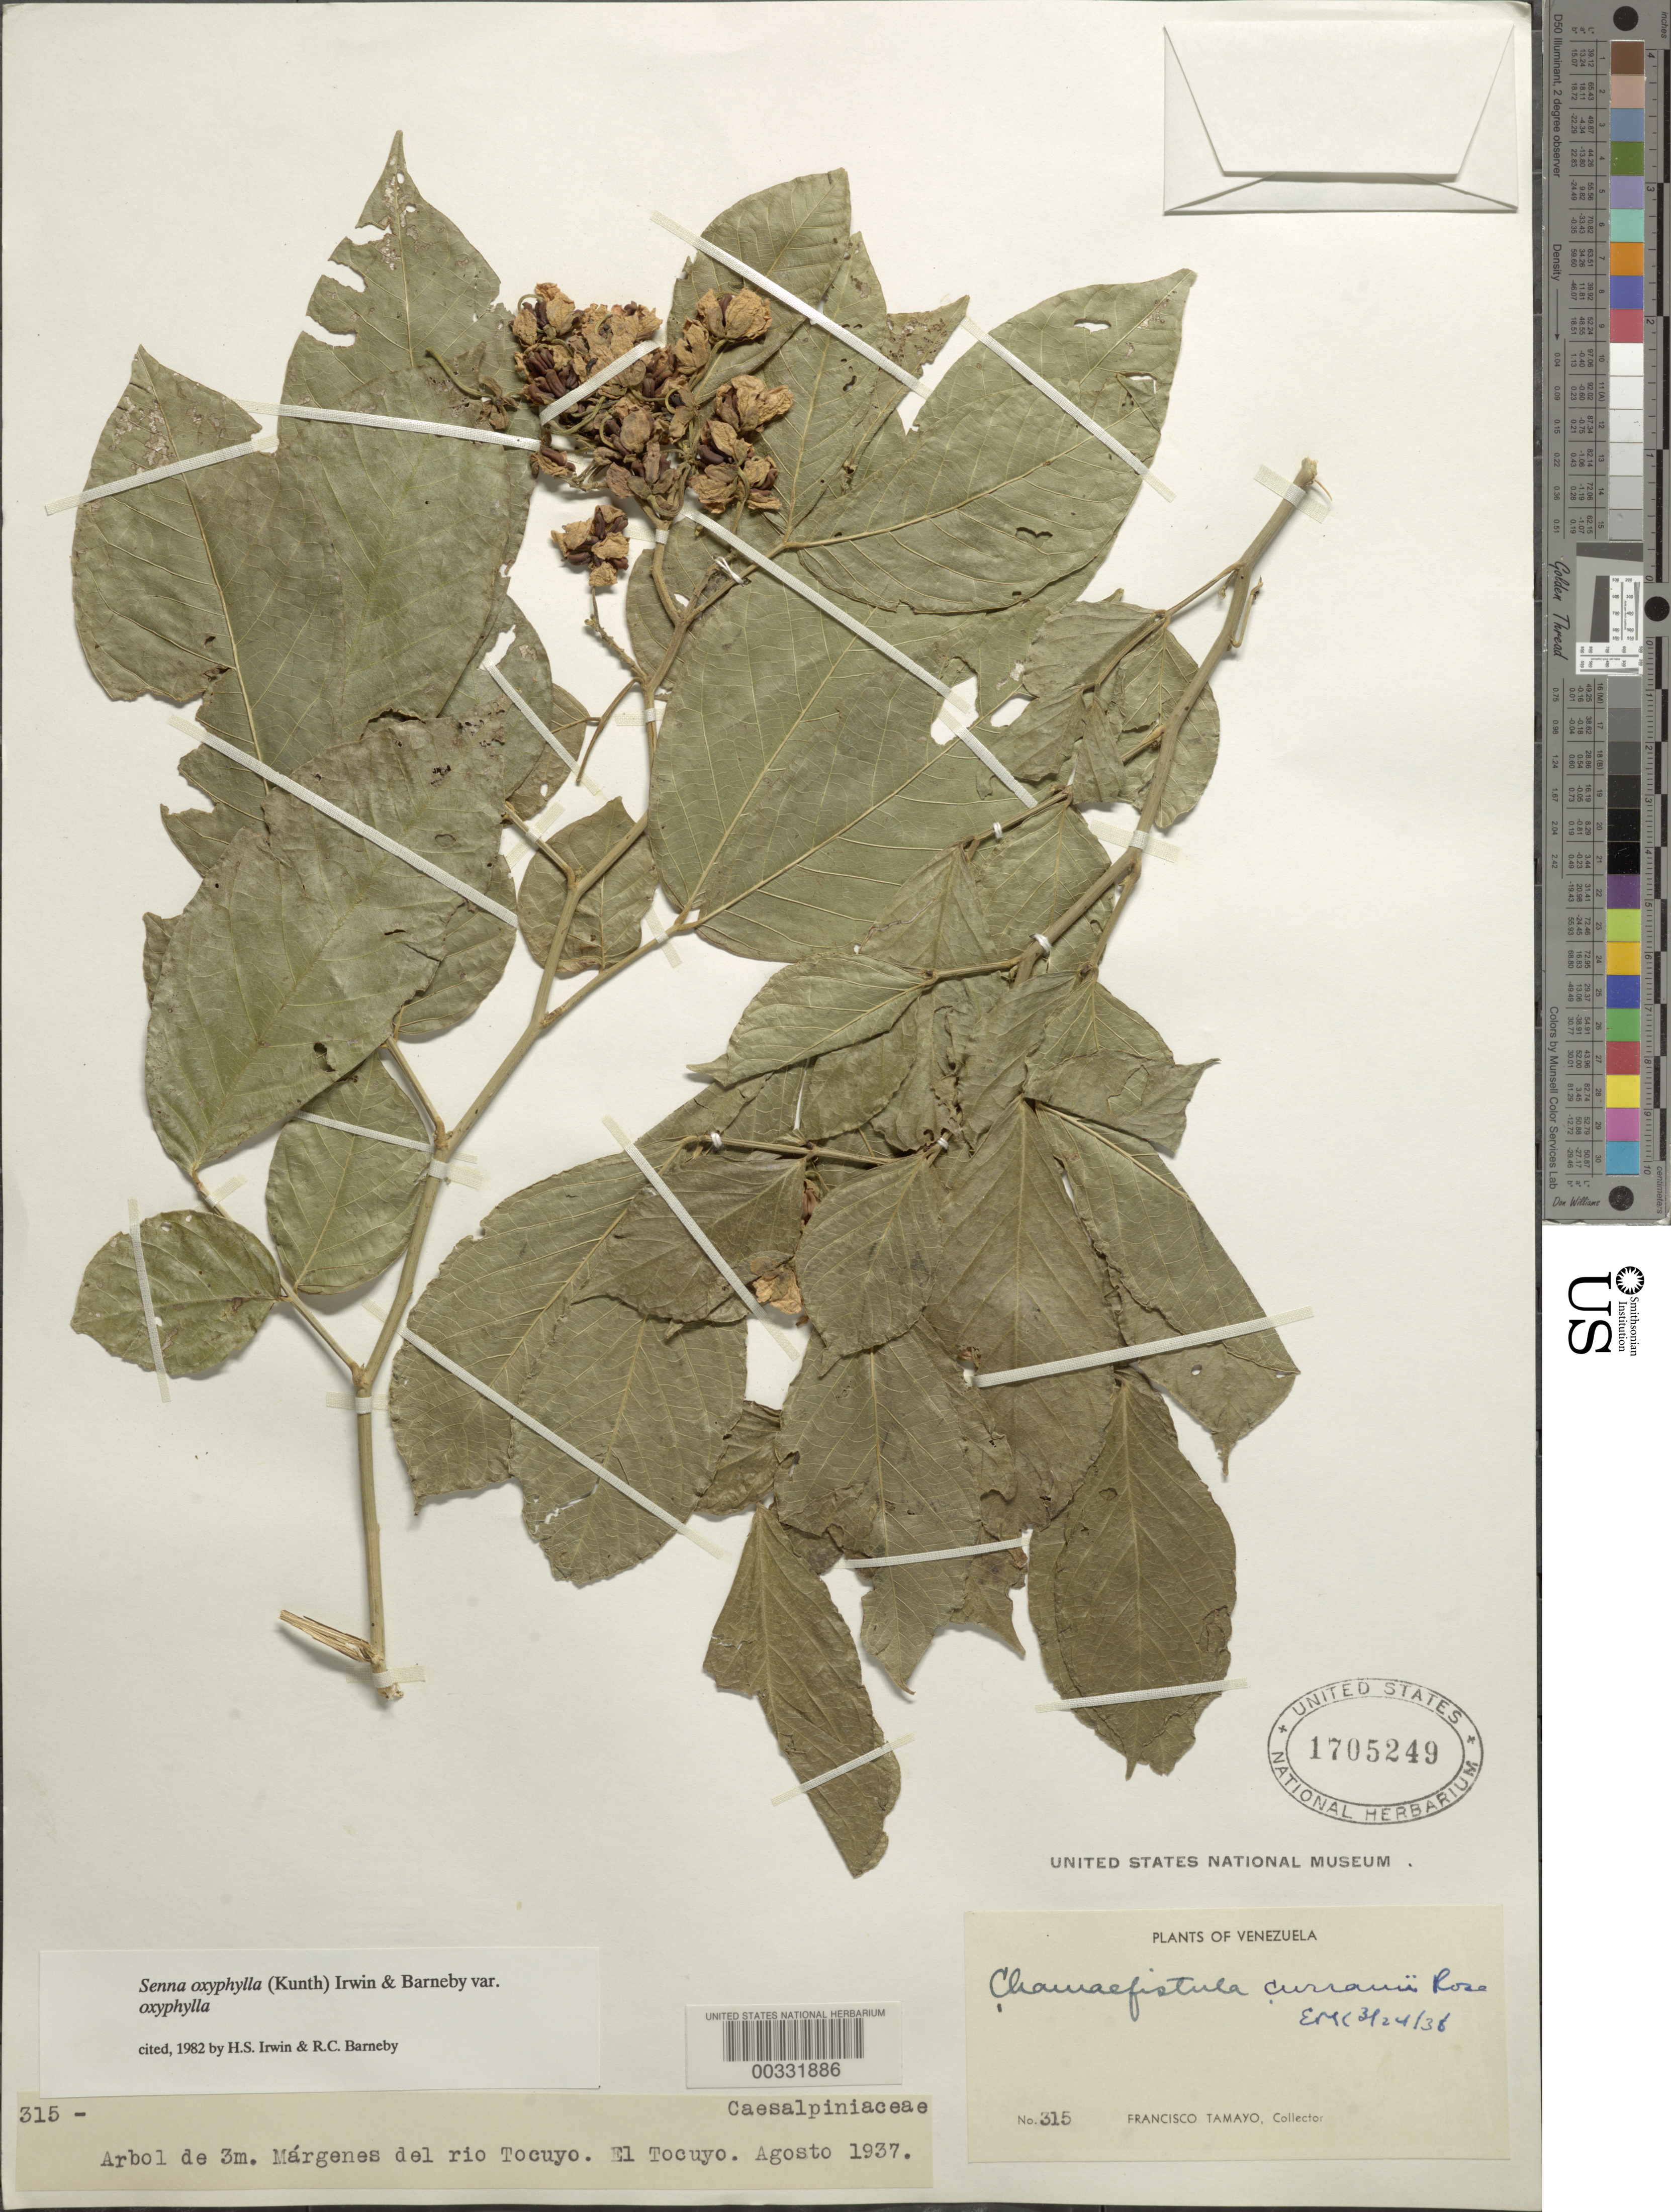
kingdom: Plantae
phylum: Tracheophyta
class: Magnoliopsida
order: Fabales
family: Fabaceae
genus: Senna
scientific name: Senna oxyphylla var. oxyphylla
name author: (Kunth) H.S. Irwin & Barneby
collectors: F. Tamayo & R. Jackson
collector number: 315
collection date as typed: Aug 1937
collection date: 1937-08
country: Venezuela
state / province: Lara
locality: Rio tocuyo; el tocuyo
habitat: River edge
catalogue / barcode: US 1705249